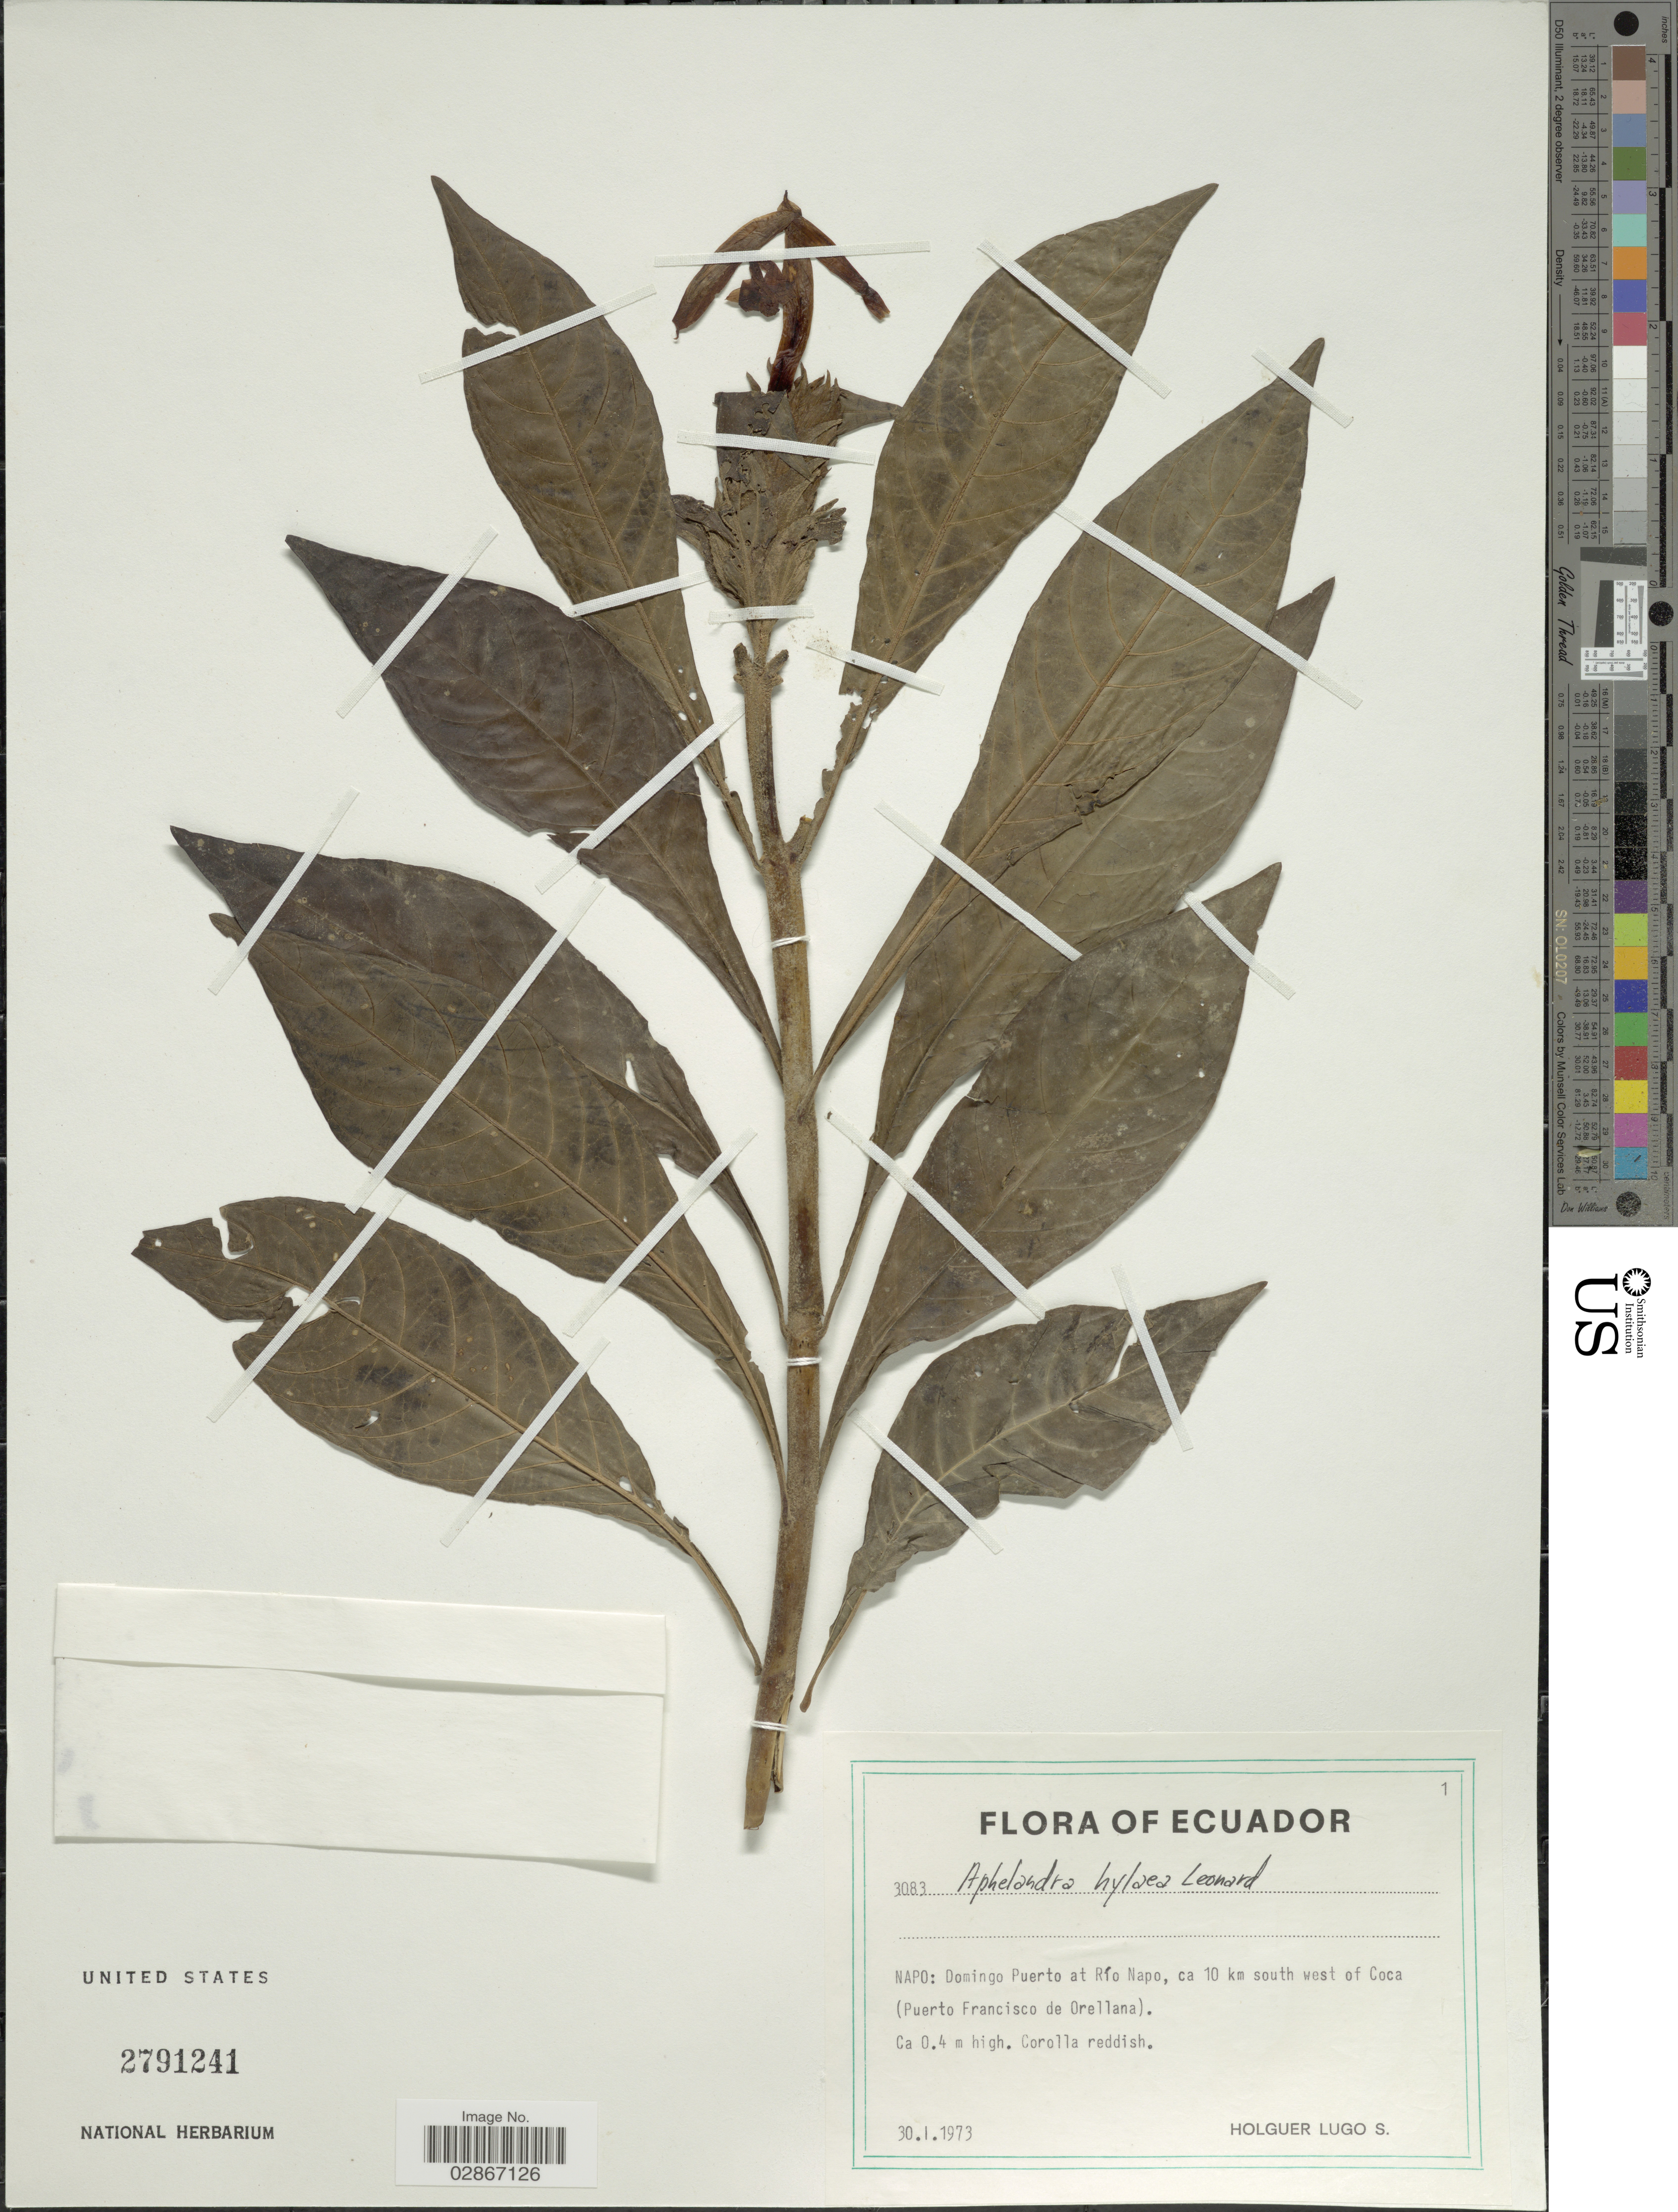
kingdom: Plantae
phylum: Tracheophyta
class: Magnoliopsida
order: Lamiales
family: Acanthaceae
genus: Aphelandra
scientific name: Aphelandra hylaea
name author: Leonard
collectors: H. Lugo S.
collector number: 3083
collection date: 1973-01-30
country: Ecuador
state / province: Napo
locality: Domingo Puerto at Río Napo, ca 10 km south west of Coca (Puerto Francisco de Orellana).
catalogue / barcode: US 2791241